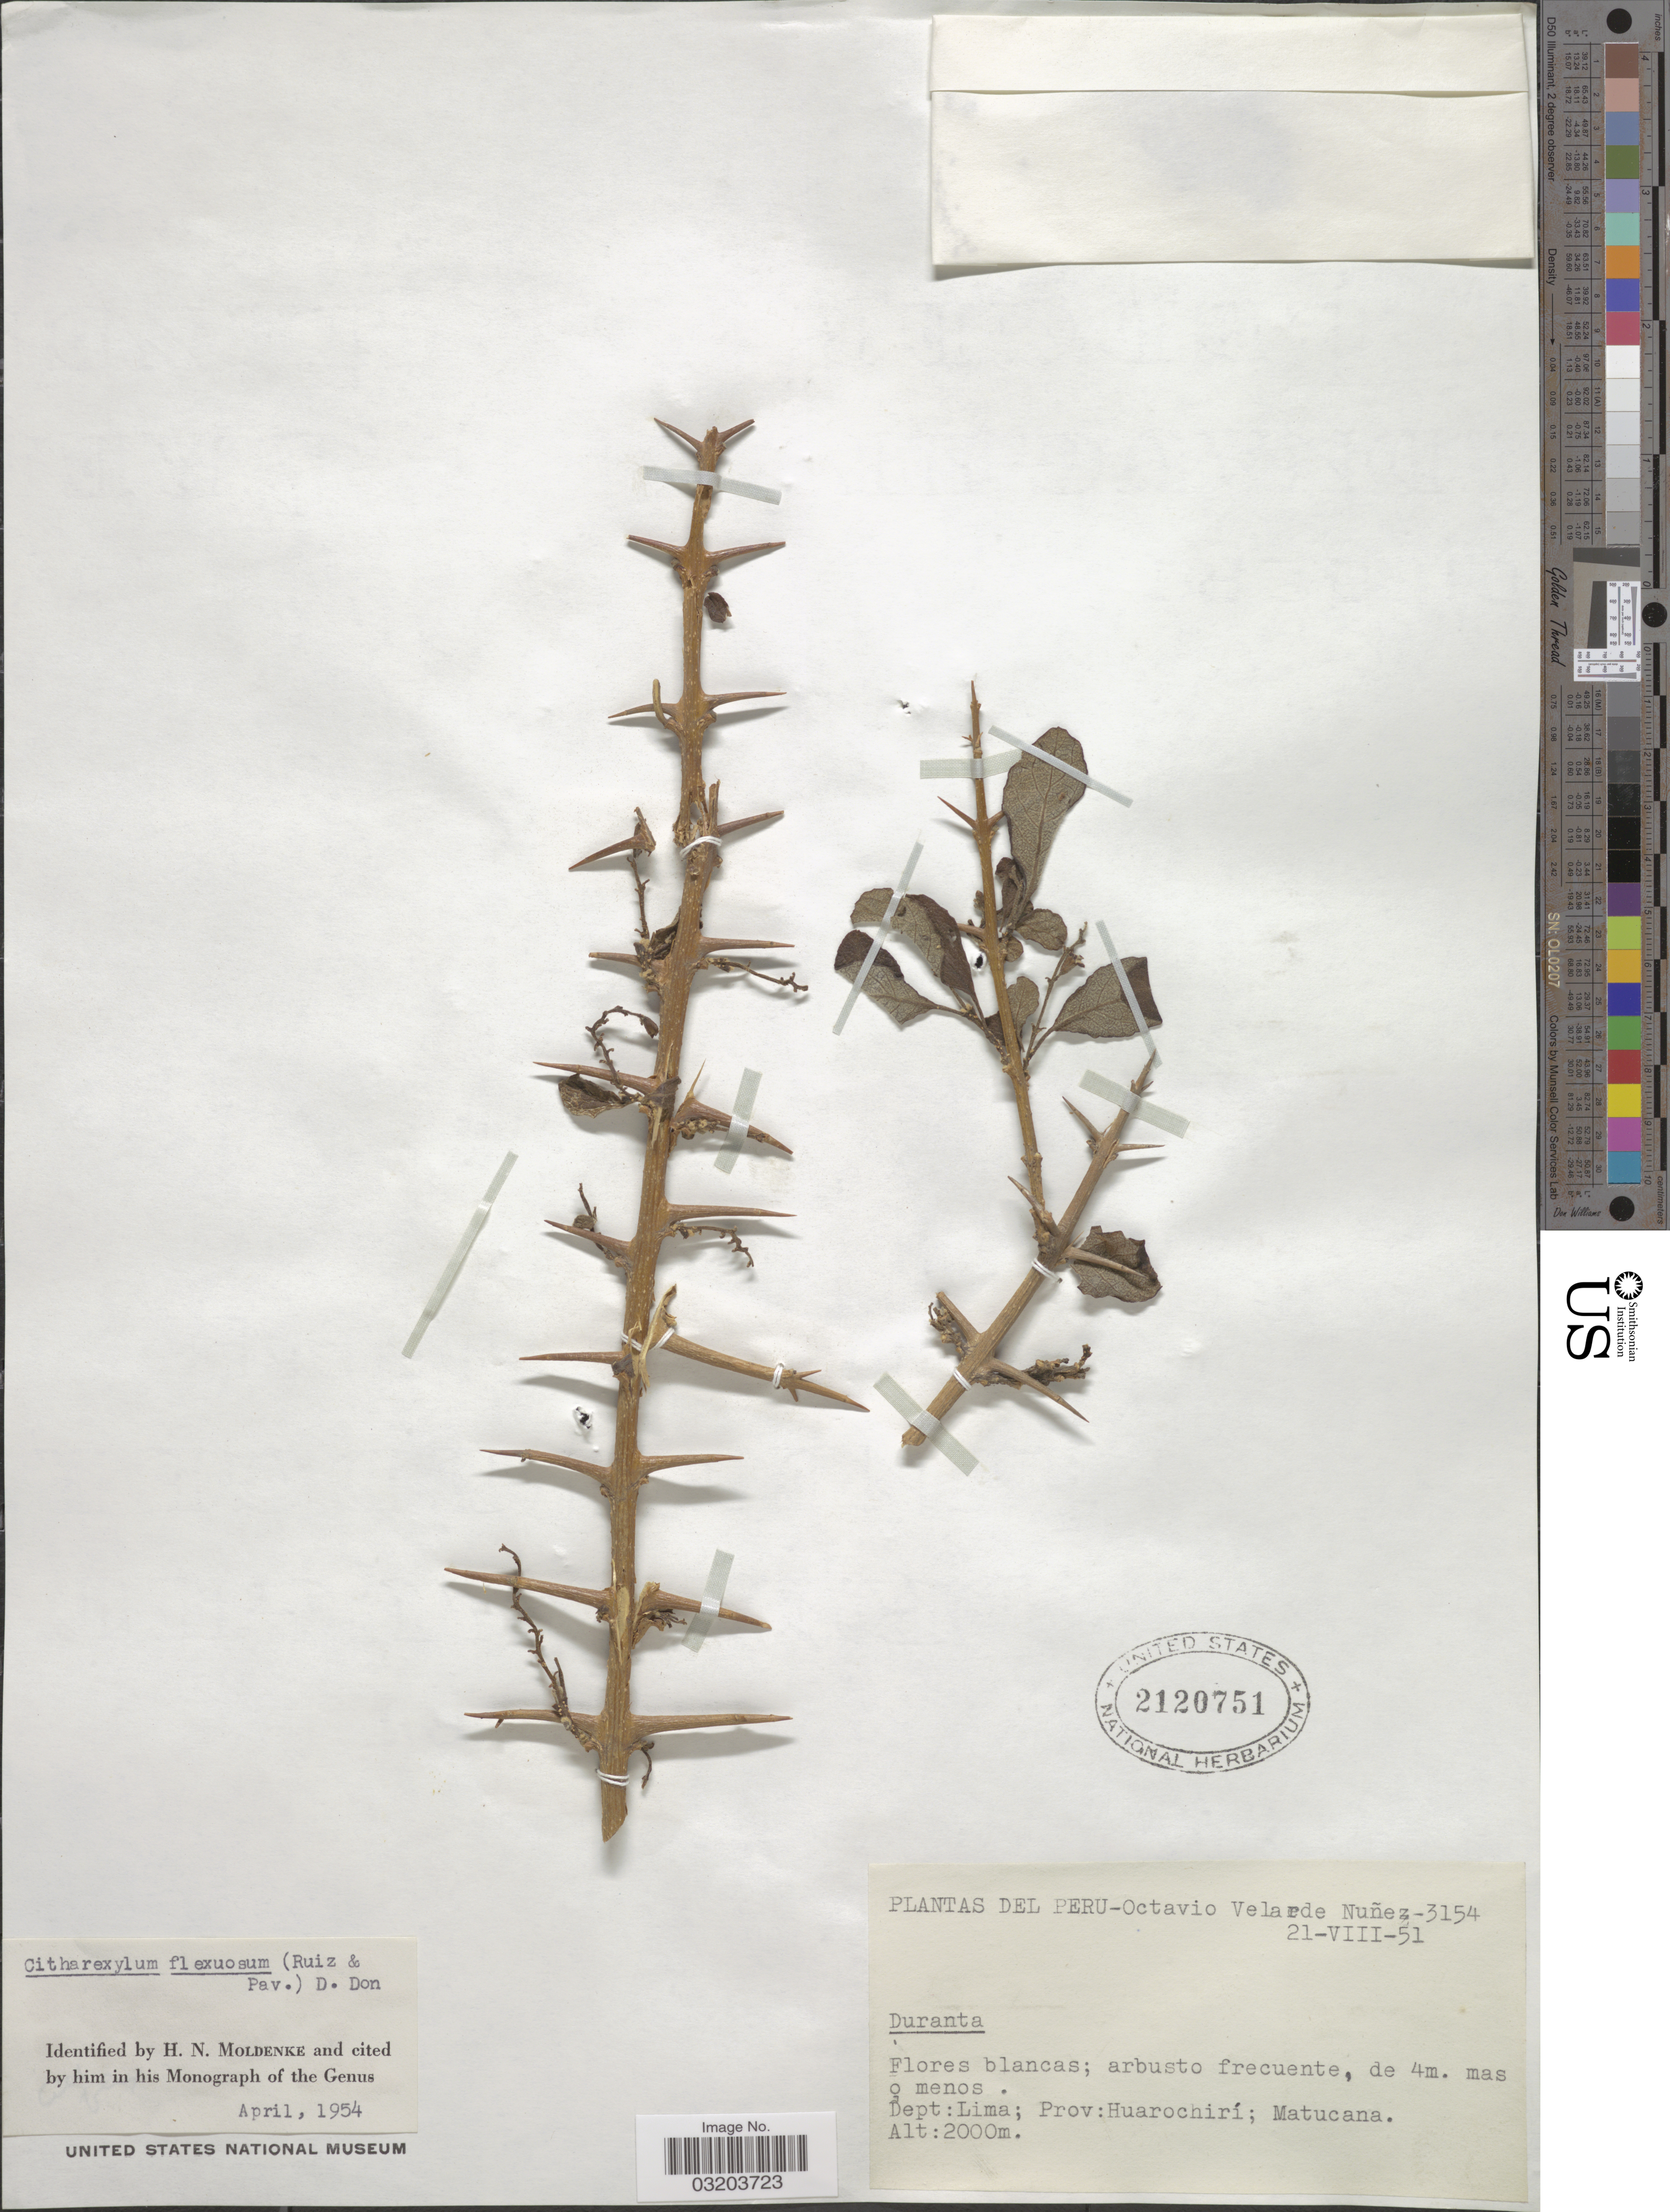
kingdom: Plantae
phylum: Tracheophyta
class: Magnoliopsida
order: Lamiales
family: Verbenaceae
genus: Citharexylum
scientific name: Citharexylum flexuosum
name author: (Ruiz & Pav.) D. Don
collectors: O. Velarde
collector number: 3154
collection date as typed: Transcribed d/m/y: 21/8/51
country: Peru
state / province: Lima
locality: Dept: Lima; Prov: Huarochirí; Matucana.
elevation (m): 2000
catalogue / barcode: US 2120751